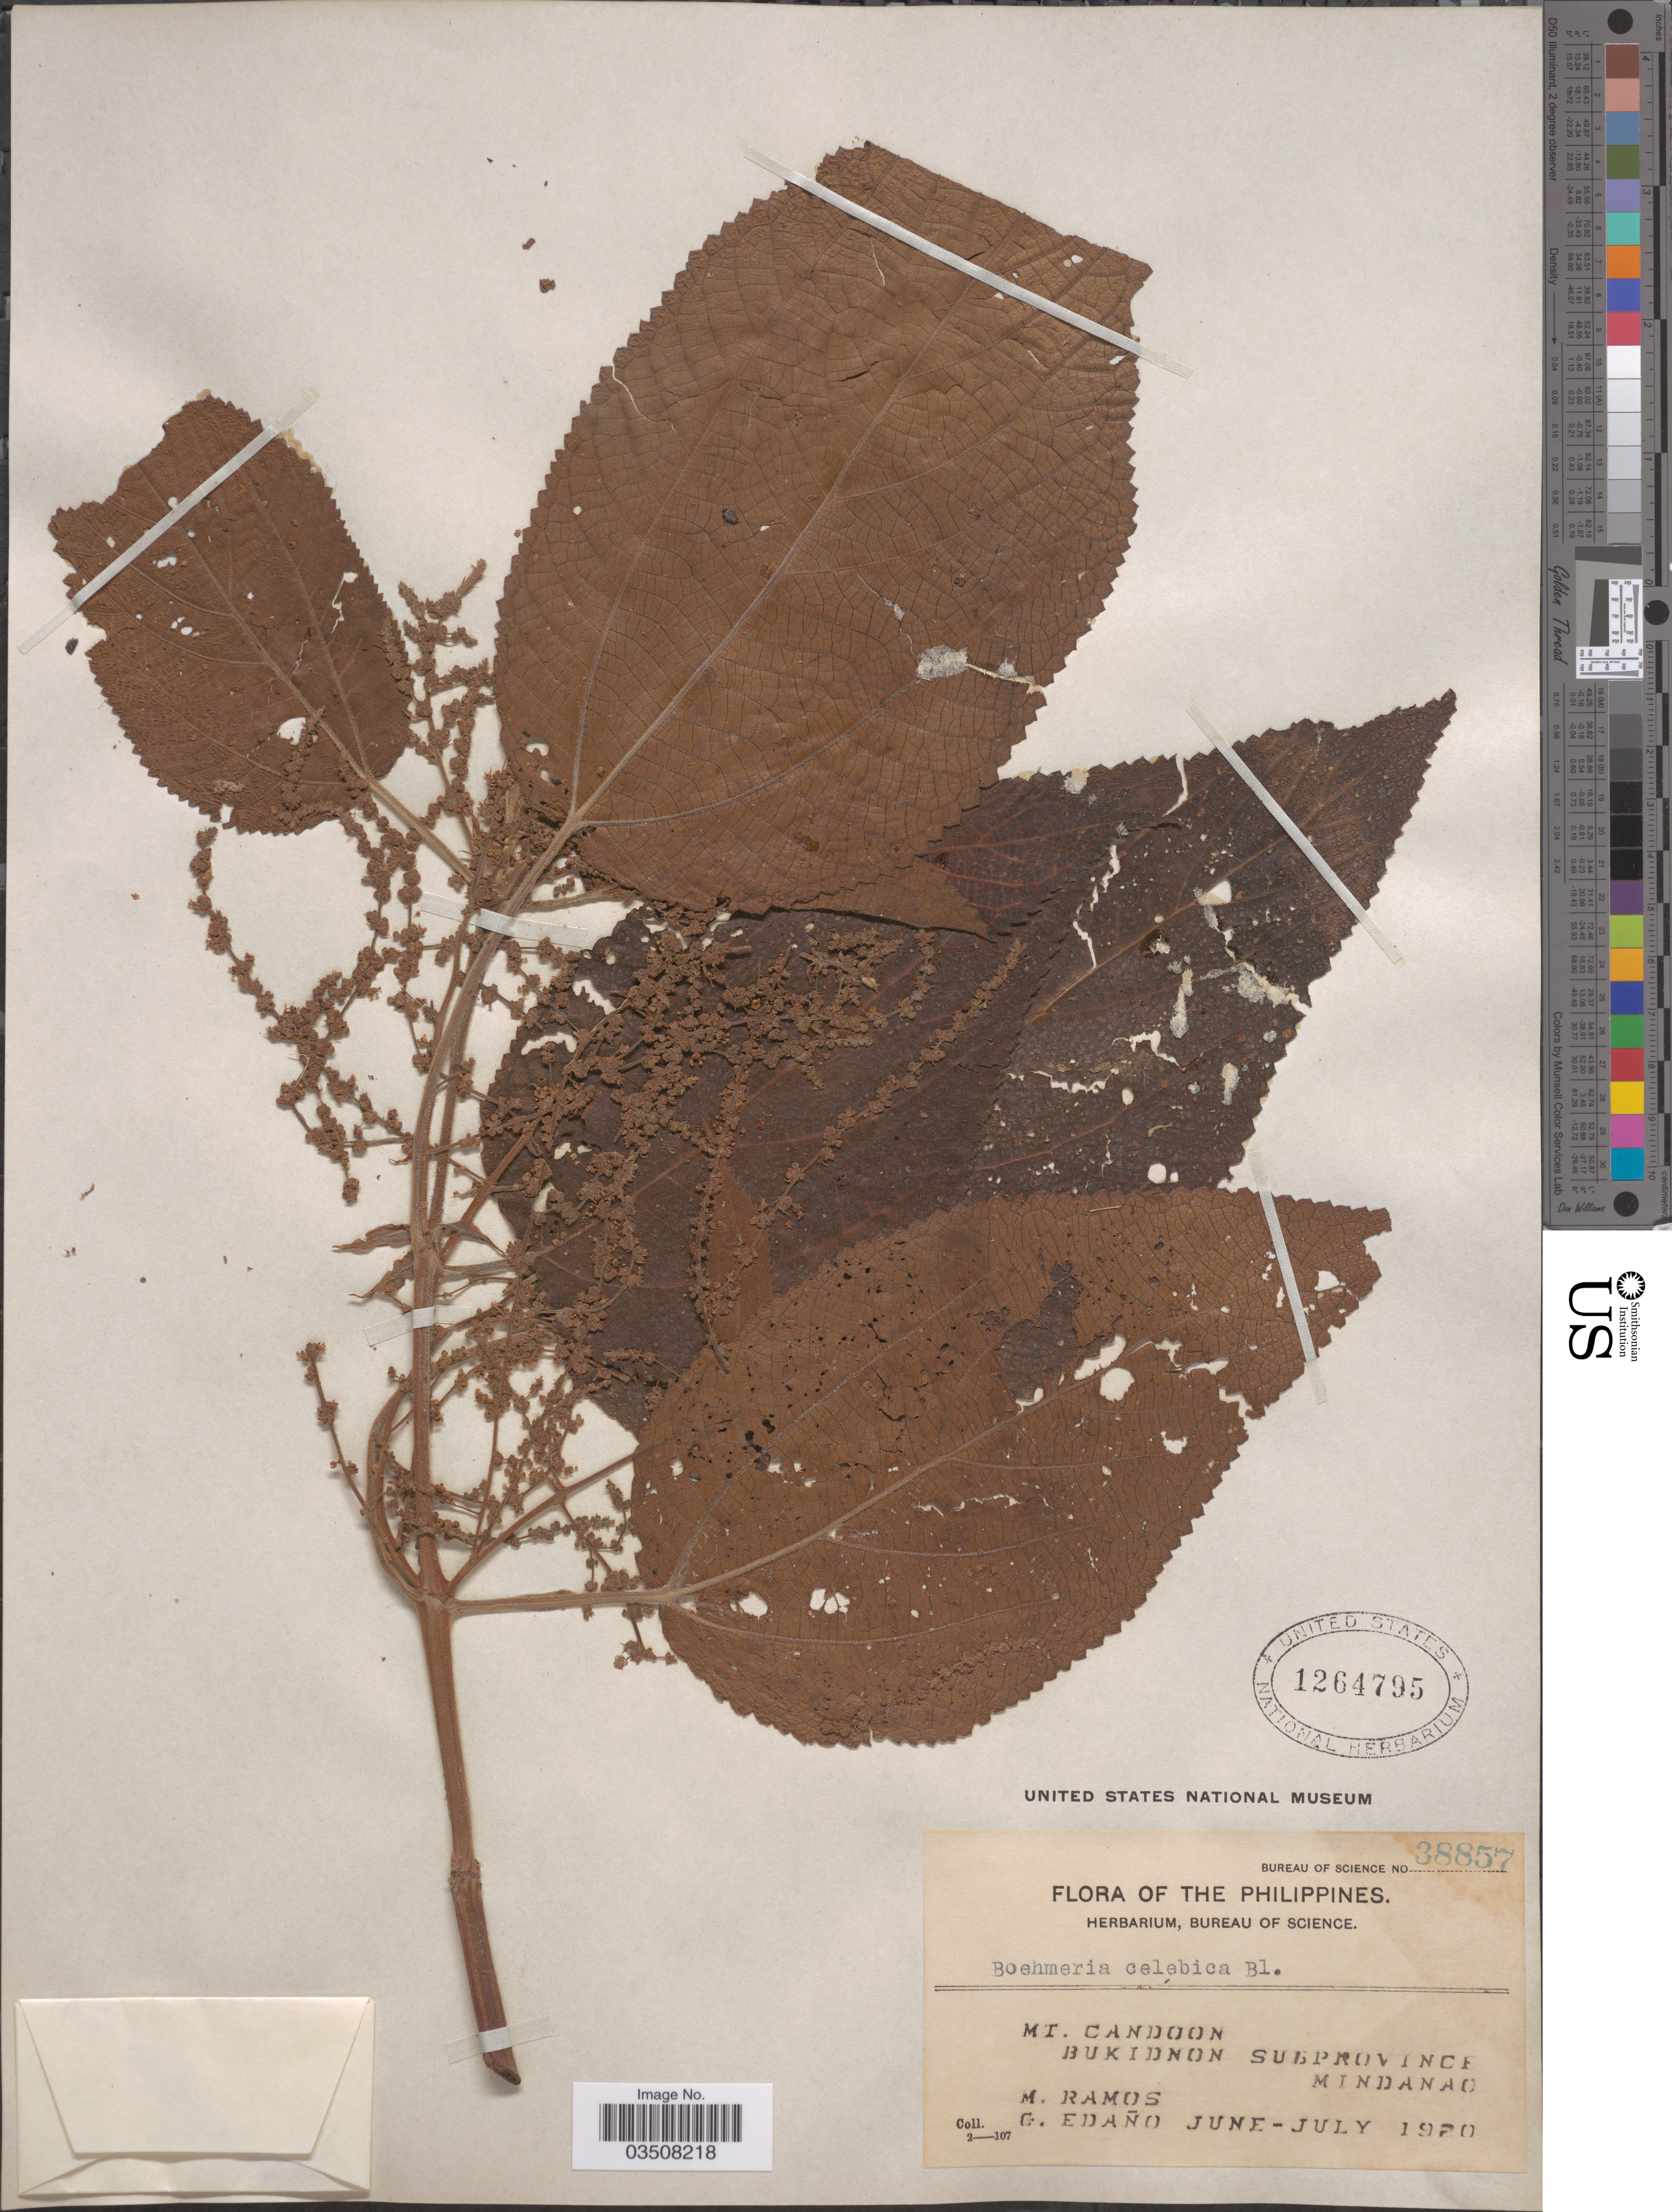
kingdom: Plantae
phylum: Tracheophyta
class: Magnoliopsida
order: Rosales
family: Urticaceae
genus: Boehmeria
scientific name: Boehmeria celebica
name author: Blume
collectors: M. Ramos & G. Edaño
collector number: Bureau of Science 38857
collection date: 1920-06/1920-07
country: Philippines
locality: Mt. Candoon, Bukidnon Subprovince, Mindanao.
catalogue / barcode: US 1264795